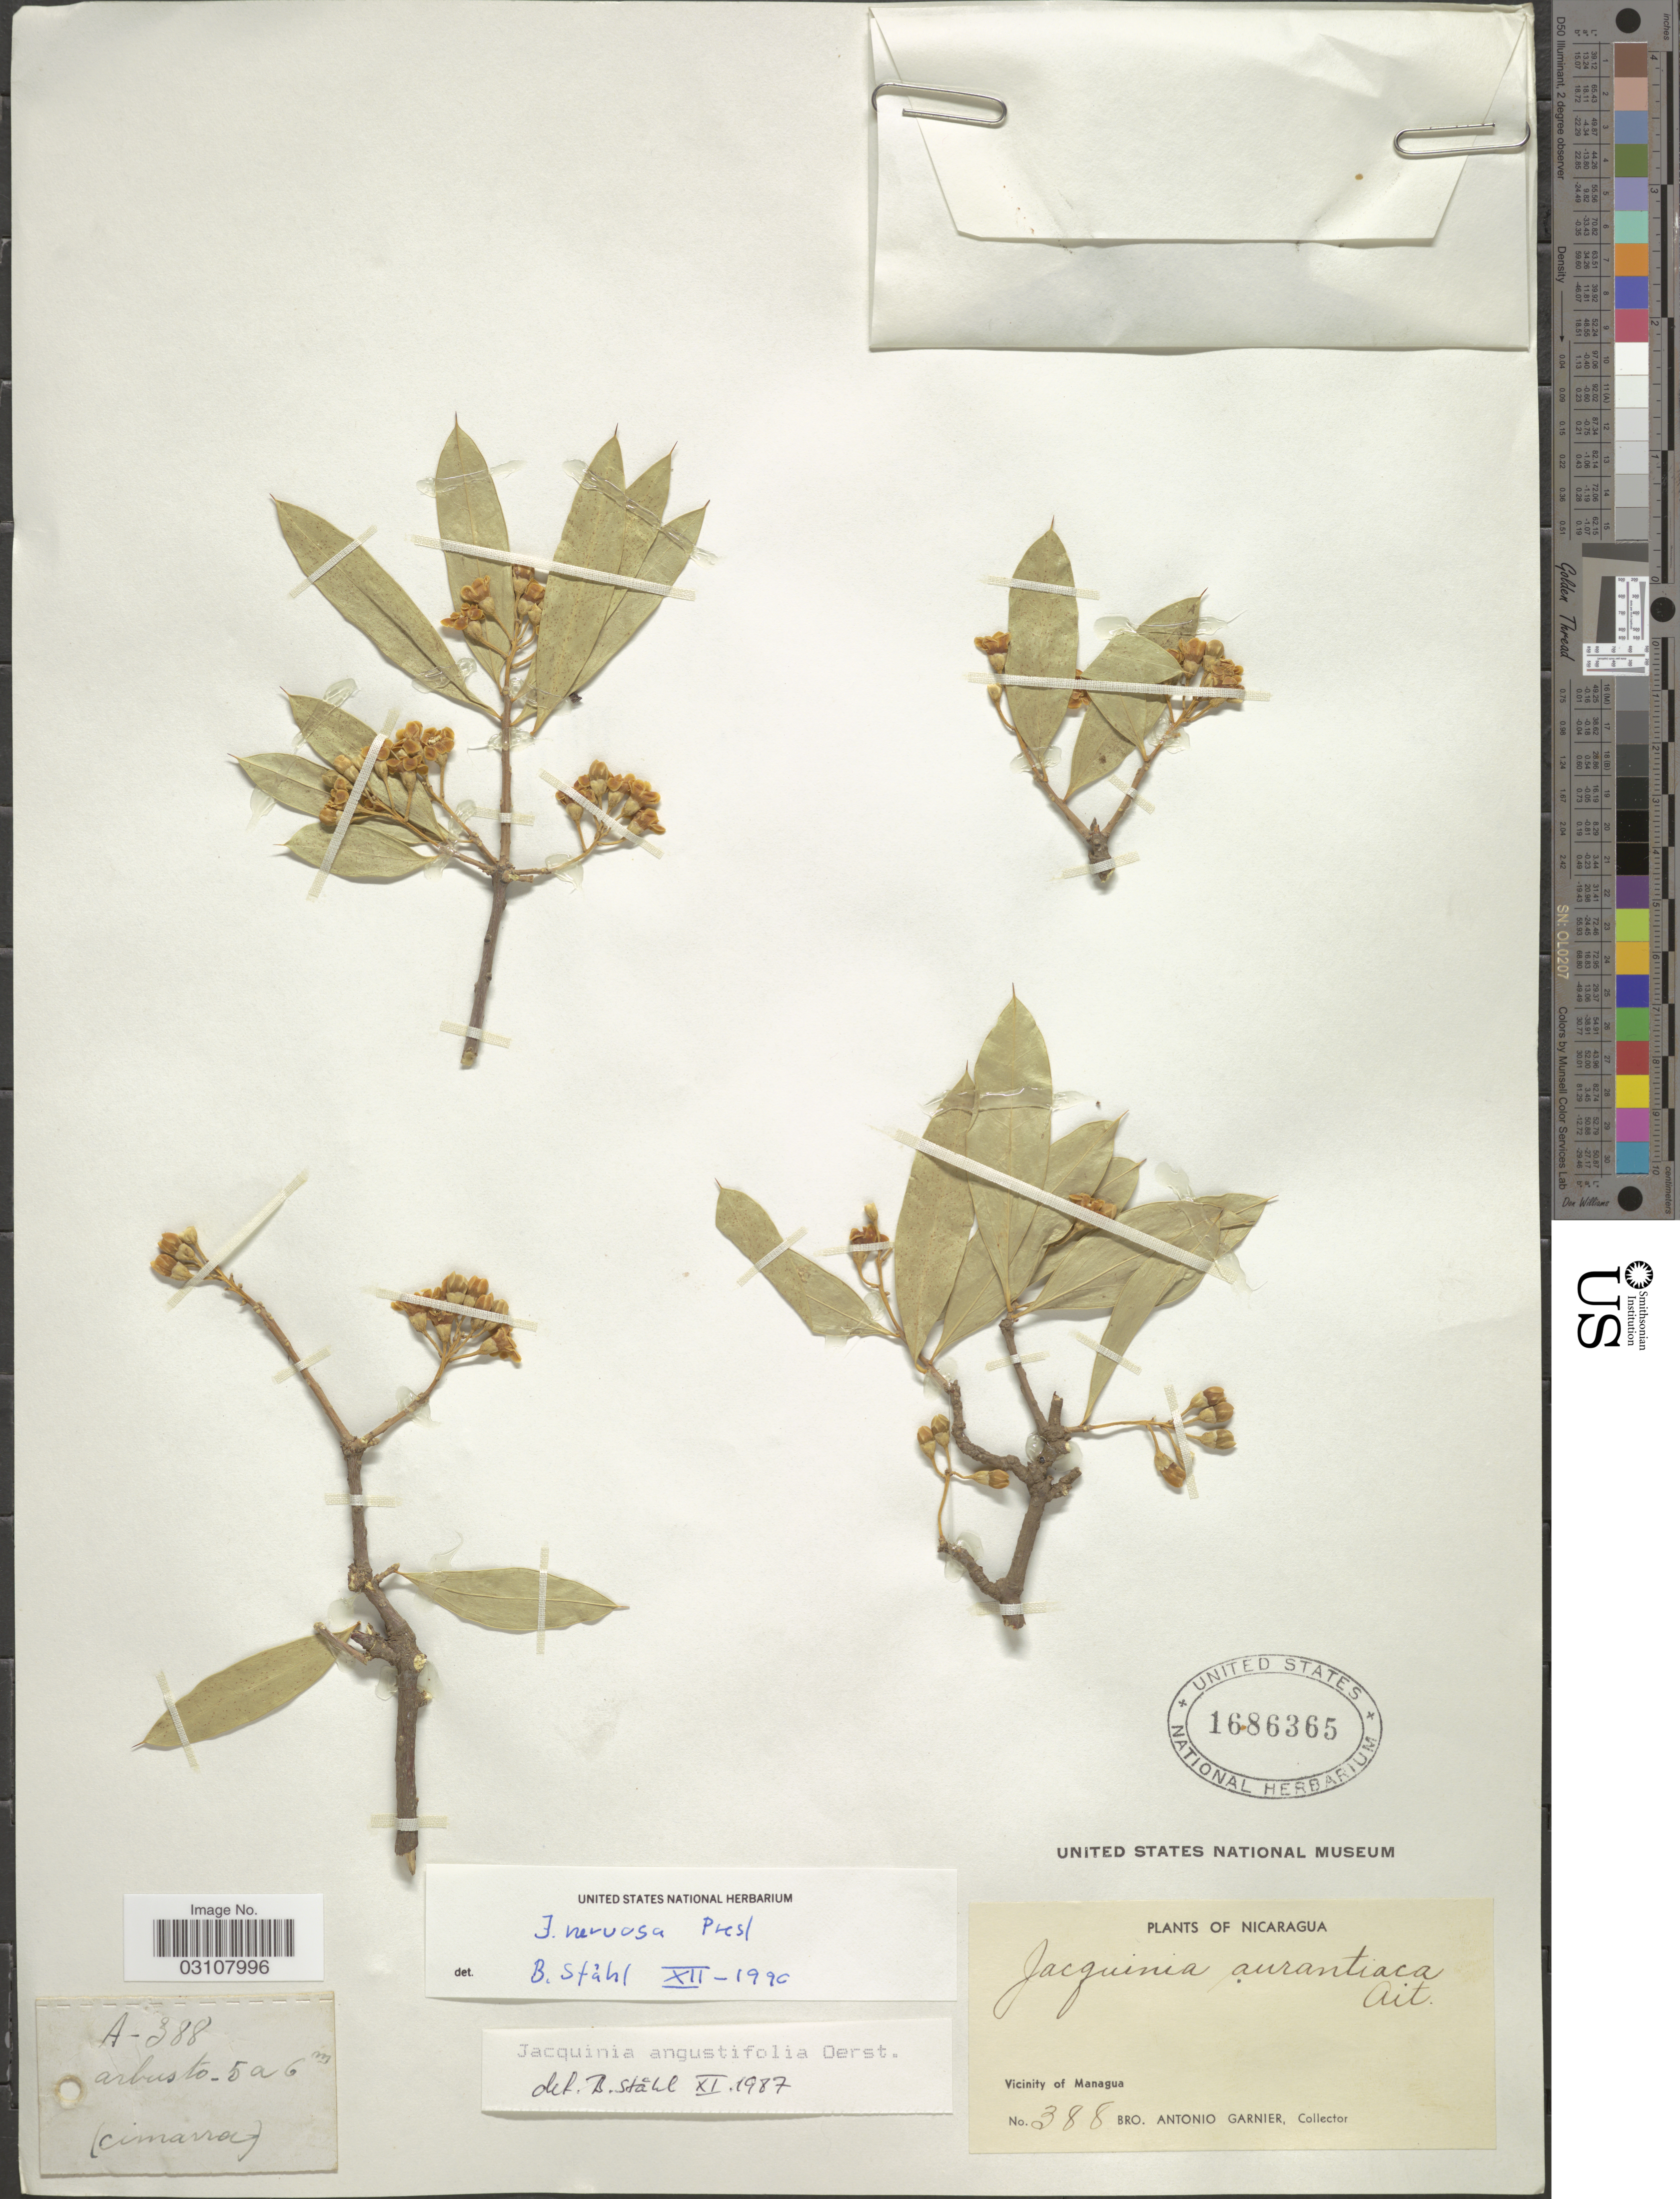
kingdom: Plantae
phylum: Tracheophyta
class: Magnoliopsida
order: Ericales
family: Primulaceae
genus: Jacquinia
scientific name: Jacquinia nervosa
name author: C. Presl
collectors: Bro. A. Garnier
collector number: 388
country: Nicaragua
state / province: Managua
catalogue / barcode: US 1686365